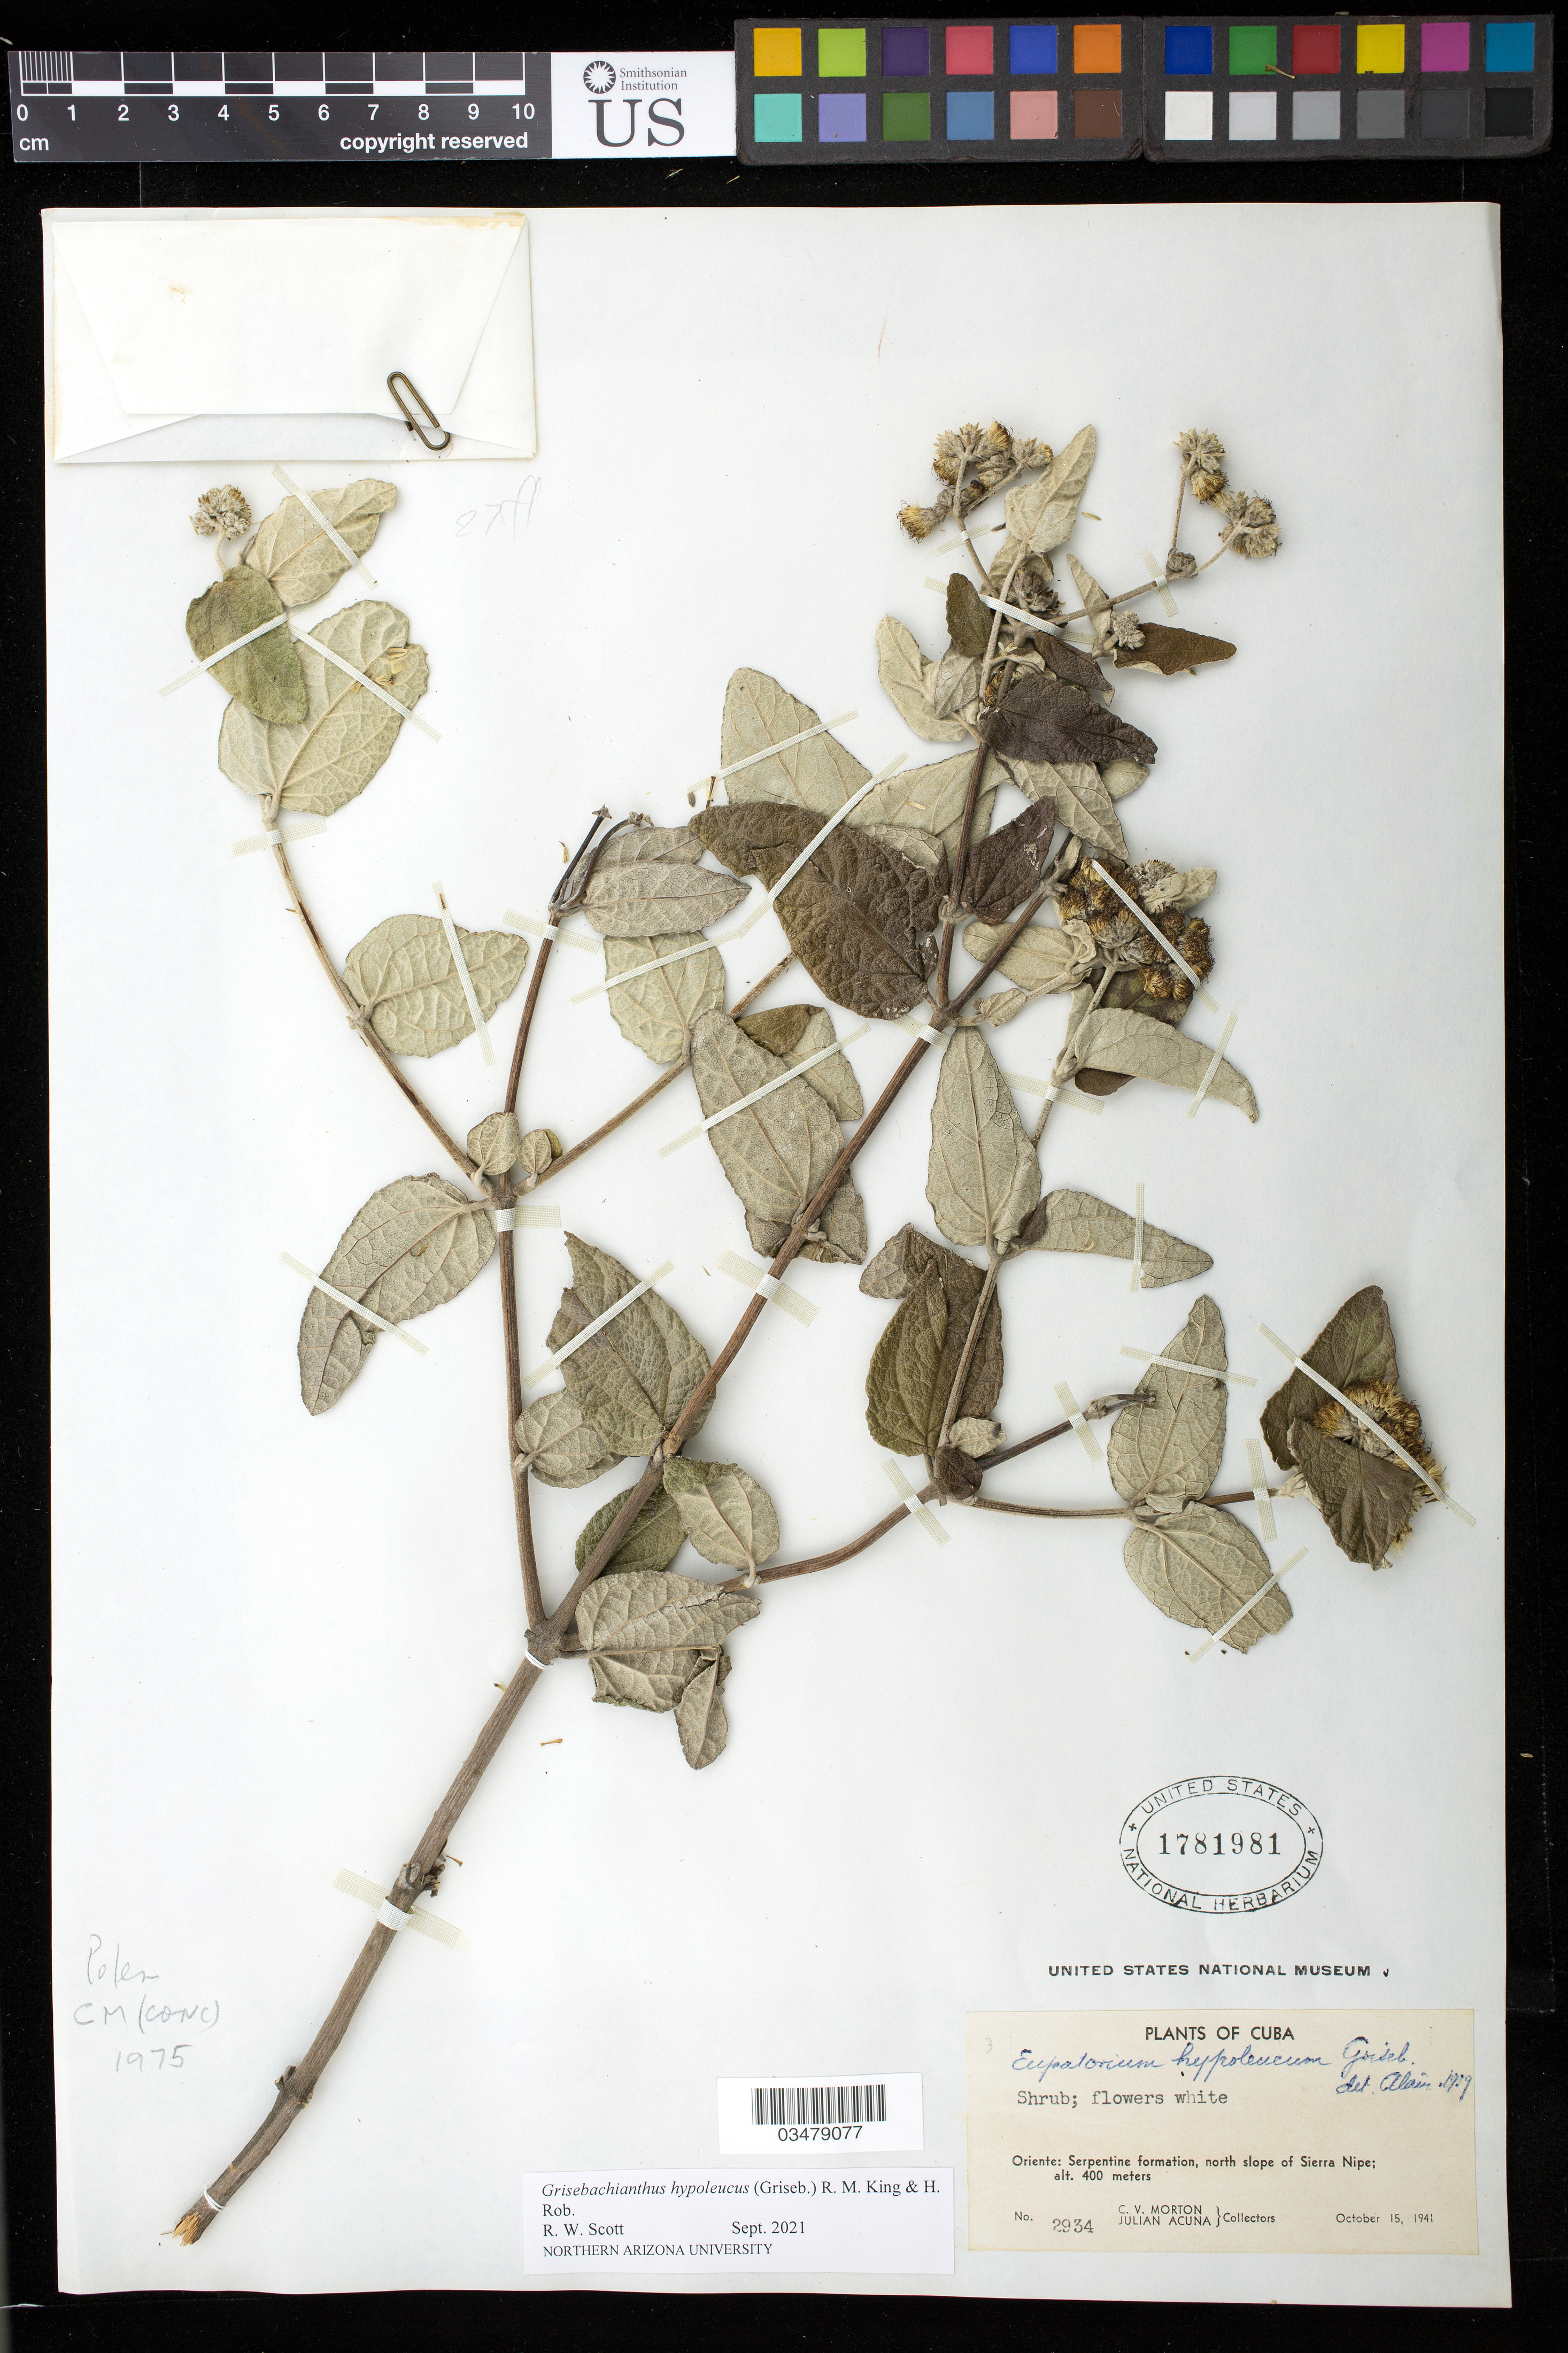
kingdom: Plantae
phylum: Tracheophyta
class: Magnoliopsida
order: Asterales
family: Asteraceae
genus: Grisebachianthus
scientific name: Grisebachianthus hypoleucus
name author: (Griseb.) R.M. King & H. Rob.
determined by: Scott, R. W.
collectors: C. V. Morton & J. B. Acuña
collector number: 2934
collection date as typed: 15 Oct 1941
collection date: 1941-10-15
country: Cuba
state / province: Oriente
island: Greater Antilles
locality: Sierra nipe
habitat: Serpentine formation, north slope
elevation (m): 400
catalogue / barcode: US 1781981